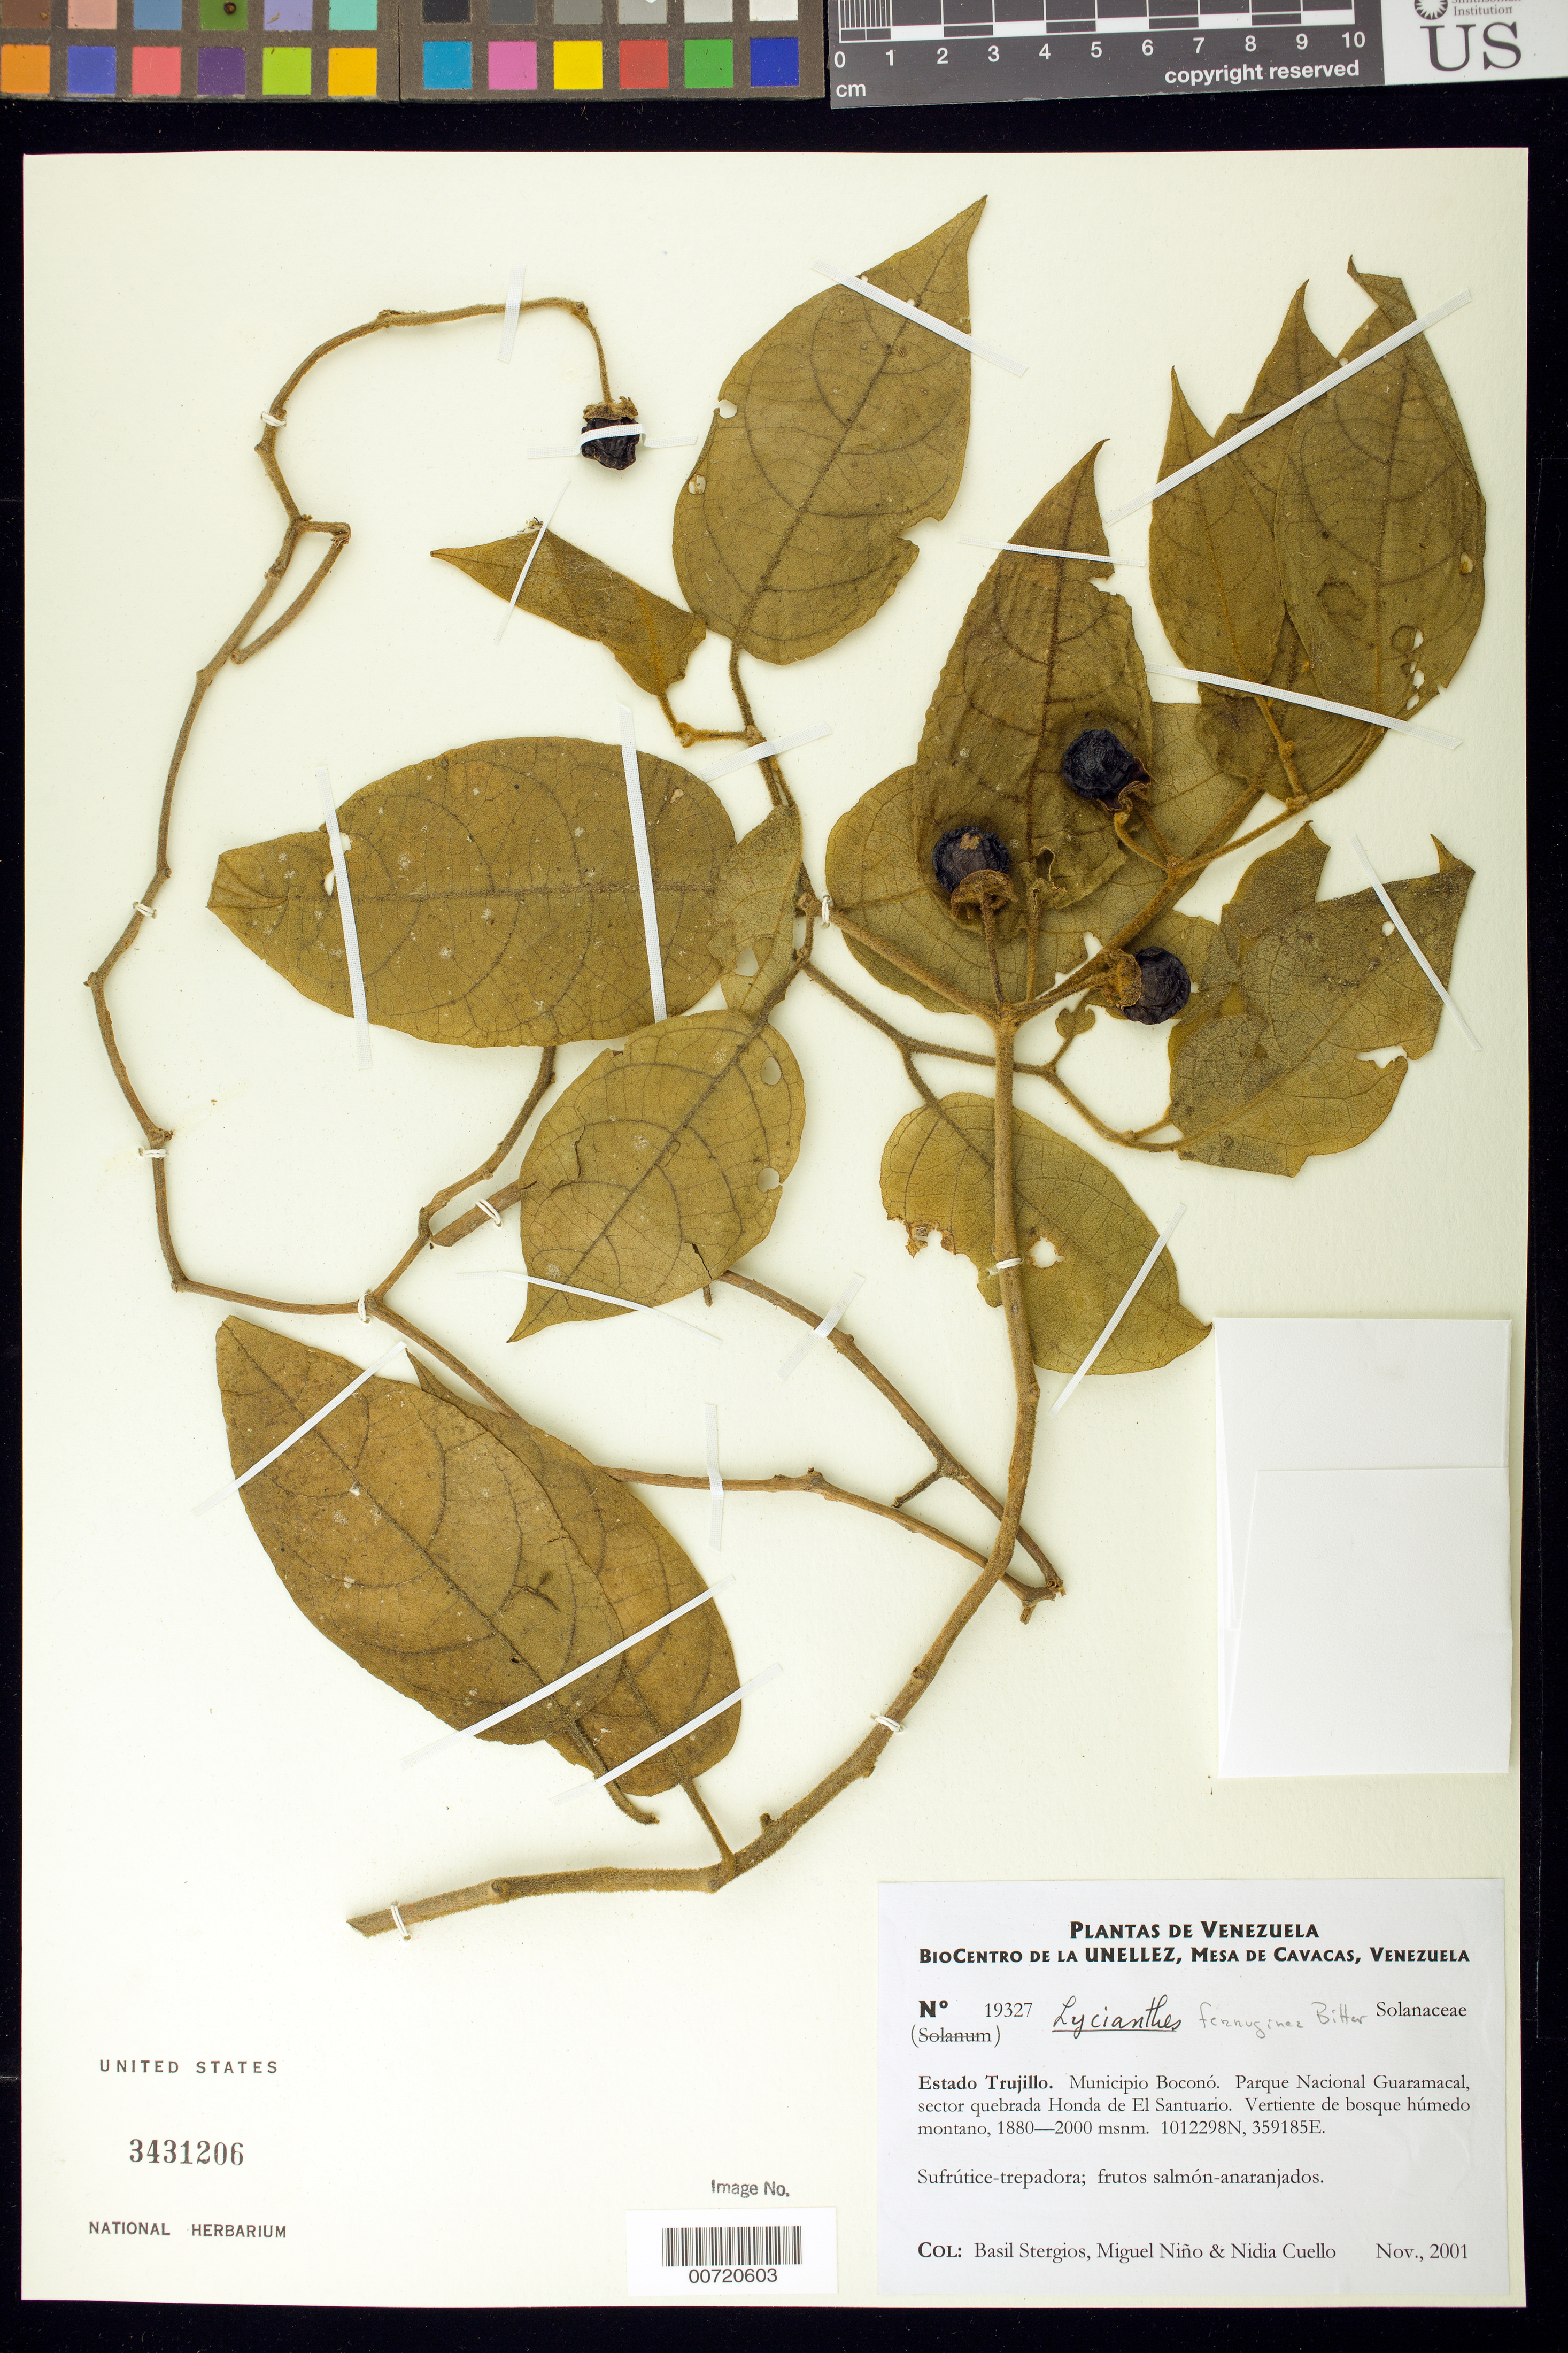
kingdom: Plantae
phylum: Tracheophyta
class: Magnoliopsida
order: Solanales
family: Solanaceae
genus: Lycianthes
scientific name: Lycianthes ferruginea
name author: Bitter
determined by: Nee, M. H.; Dorr, L. J.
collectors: B. G. Stergios, S. M. Niño & N. L. Cuello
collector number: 19327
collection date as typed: Nov 2001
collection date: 2001-11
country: Venezuela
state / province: Trujillo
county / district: Boconó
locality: Parque Nacional Guaramacal. Sector quebrada Honda de El Santuario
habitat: Vertiente de bosque húmedo montano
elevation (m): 1880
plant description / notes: PORT, US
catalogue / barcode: US 3431206